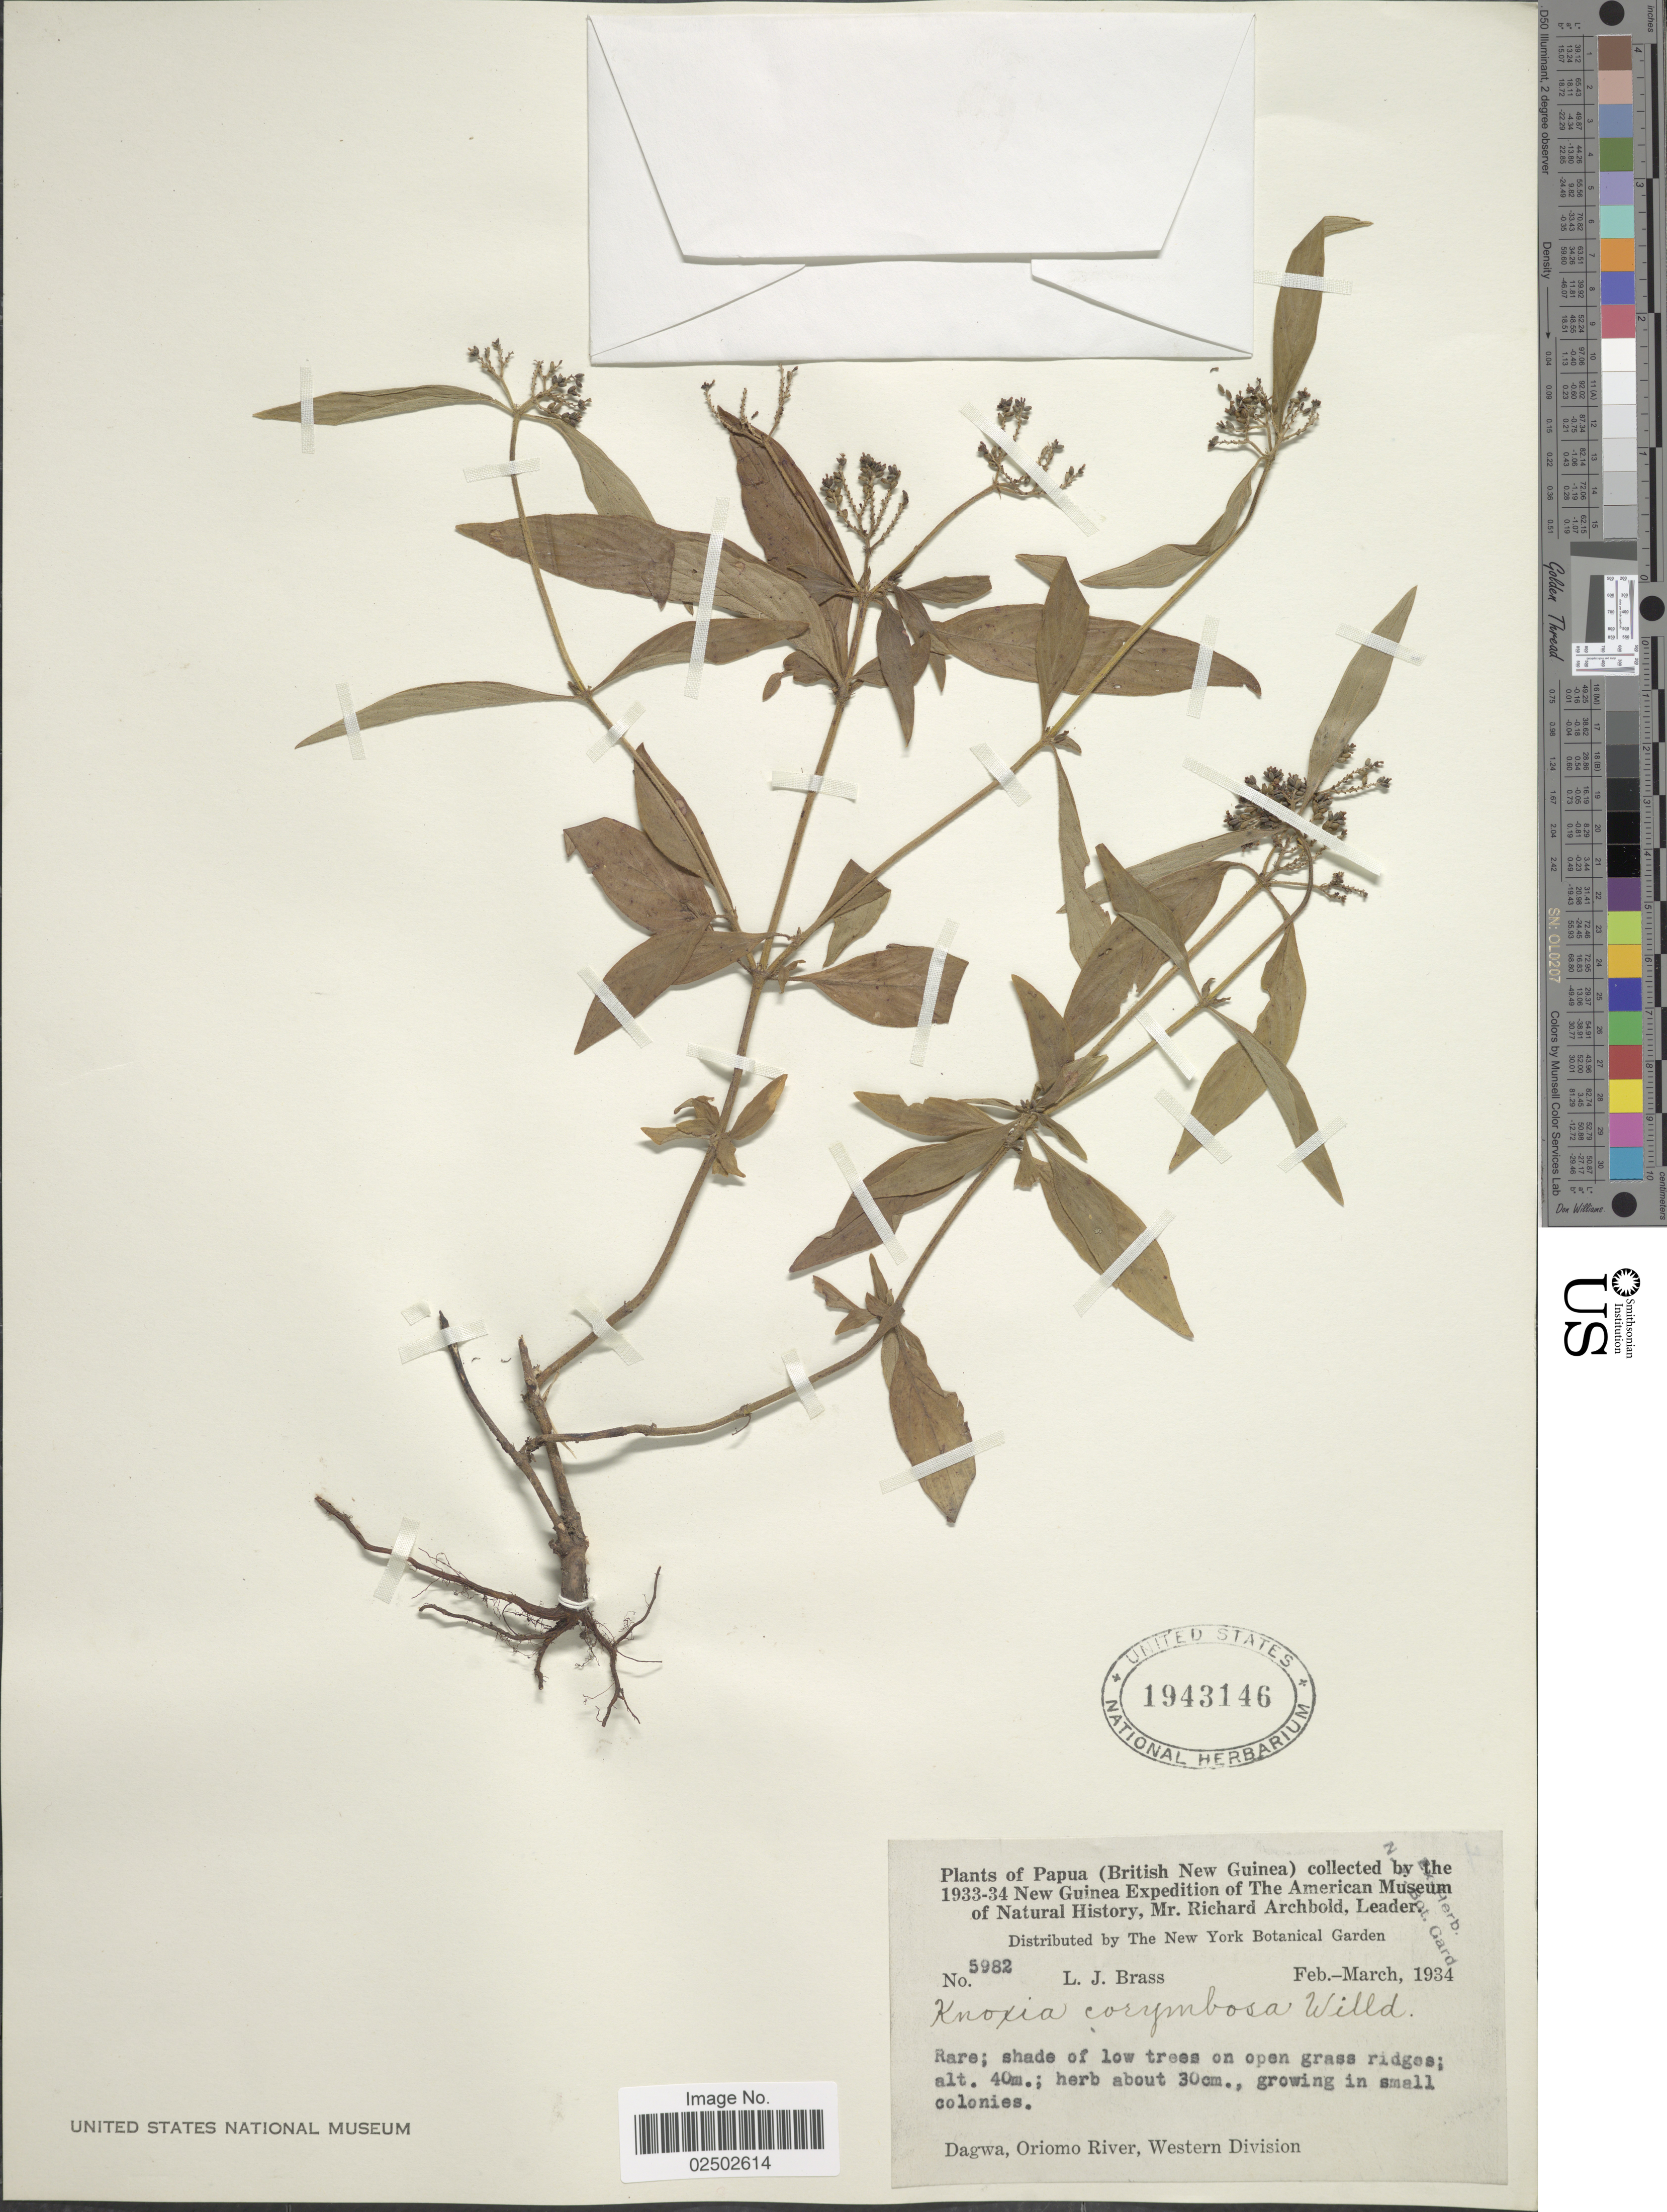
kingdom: Plantae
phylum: Tracheophyta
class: Magnoliopsida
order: Gentianales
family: Rubiaceae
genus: Knoxia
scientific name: Knoxia corymbosa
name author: Willd.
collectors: L. J. Brass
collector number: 5982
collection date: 1934-02/1934-03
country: Papua New Guinea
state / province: Manus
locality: Papua (Birtish New Guinea) Dagwa, Oriomo River, Western Division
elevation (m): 40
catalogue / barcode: US 1943146